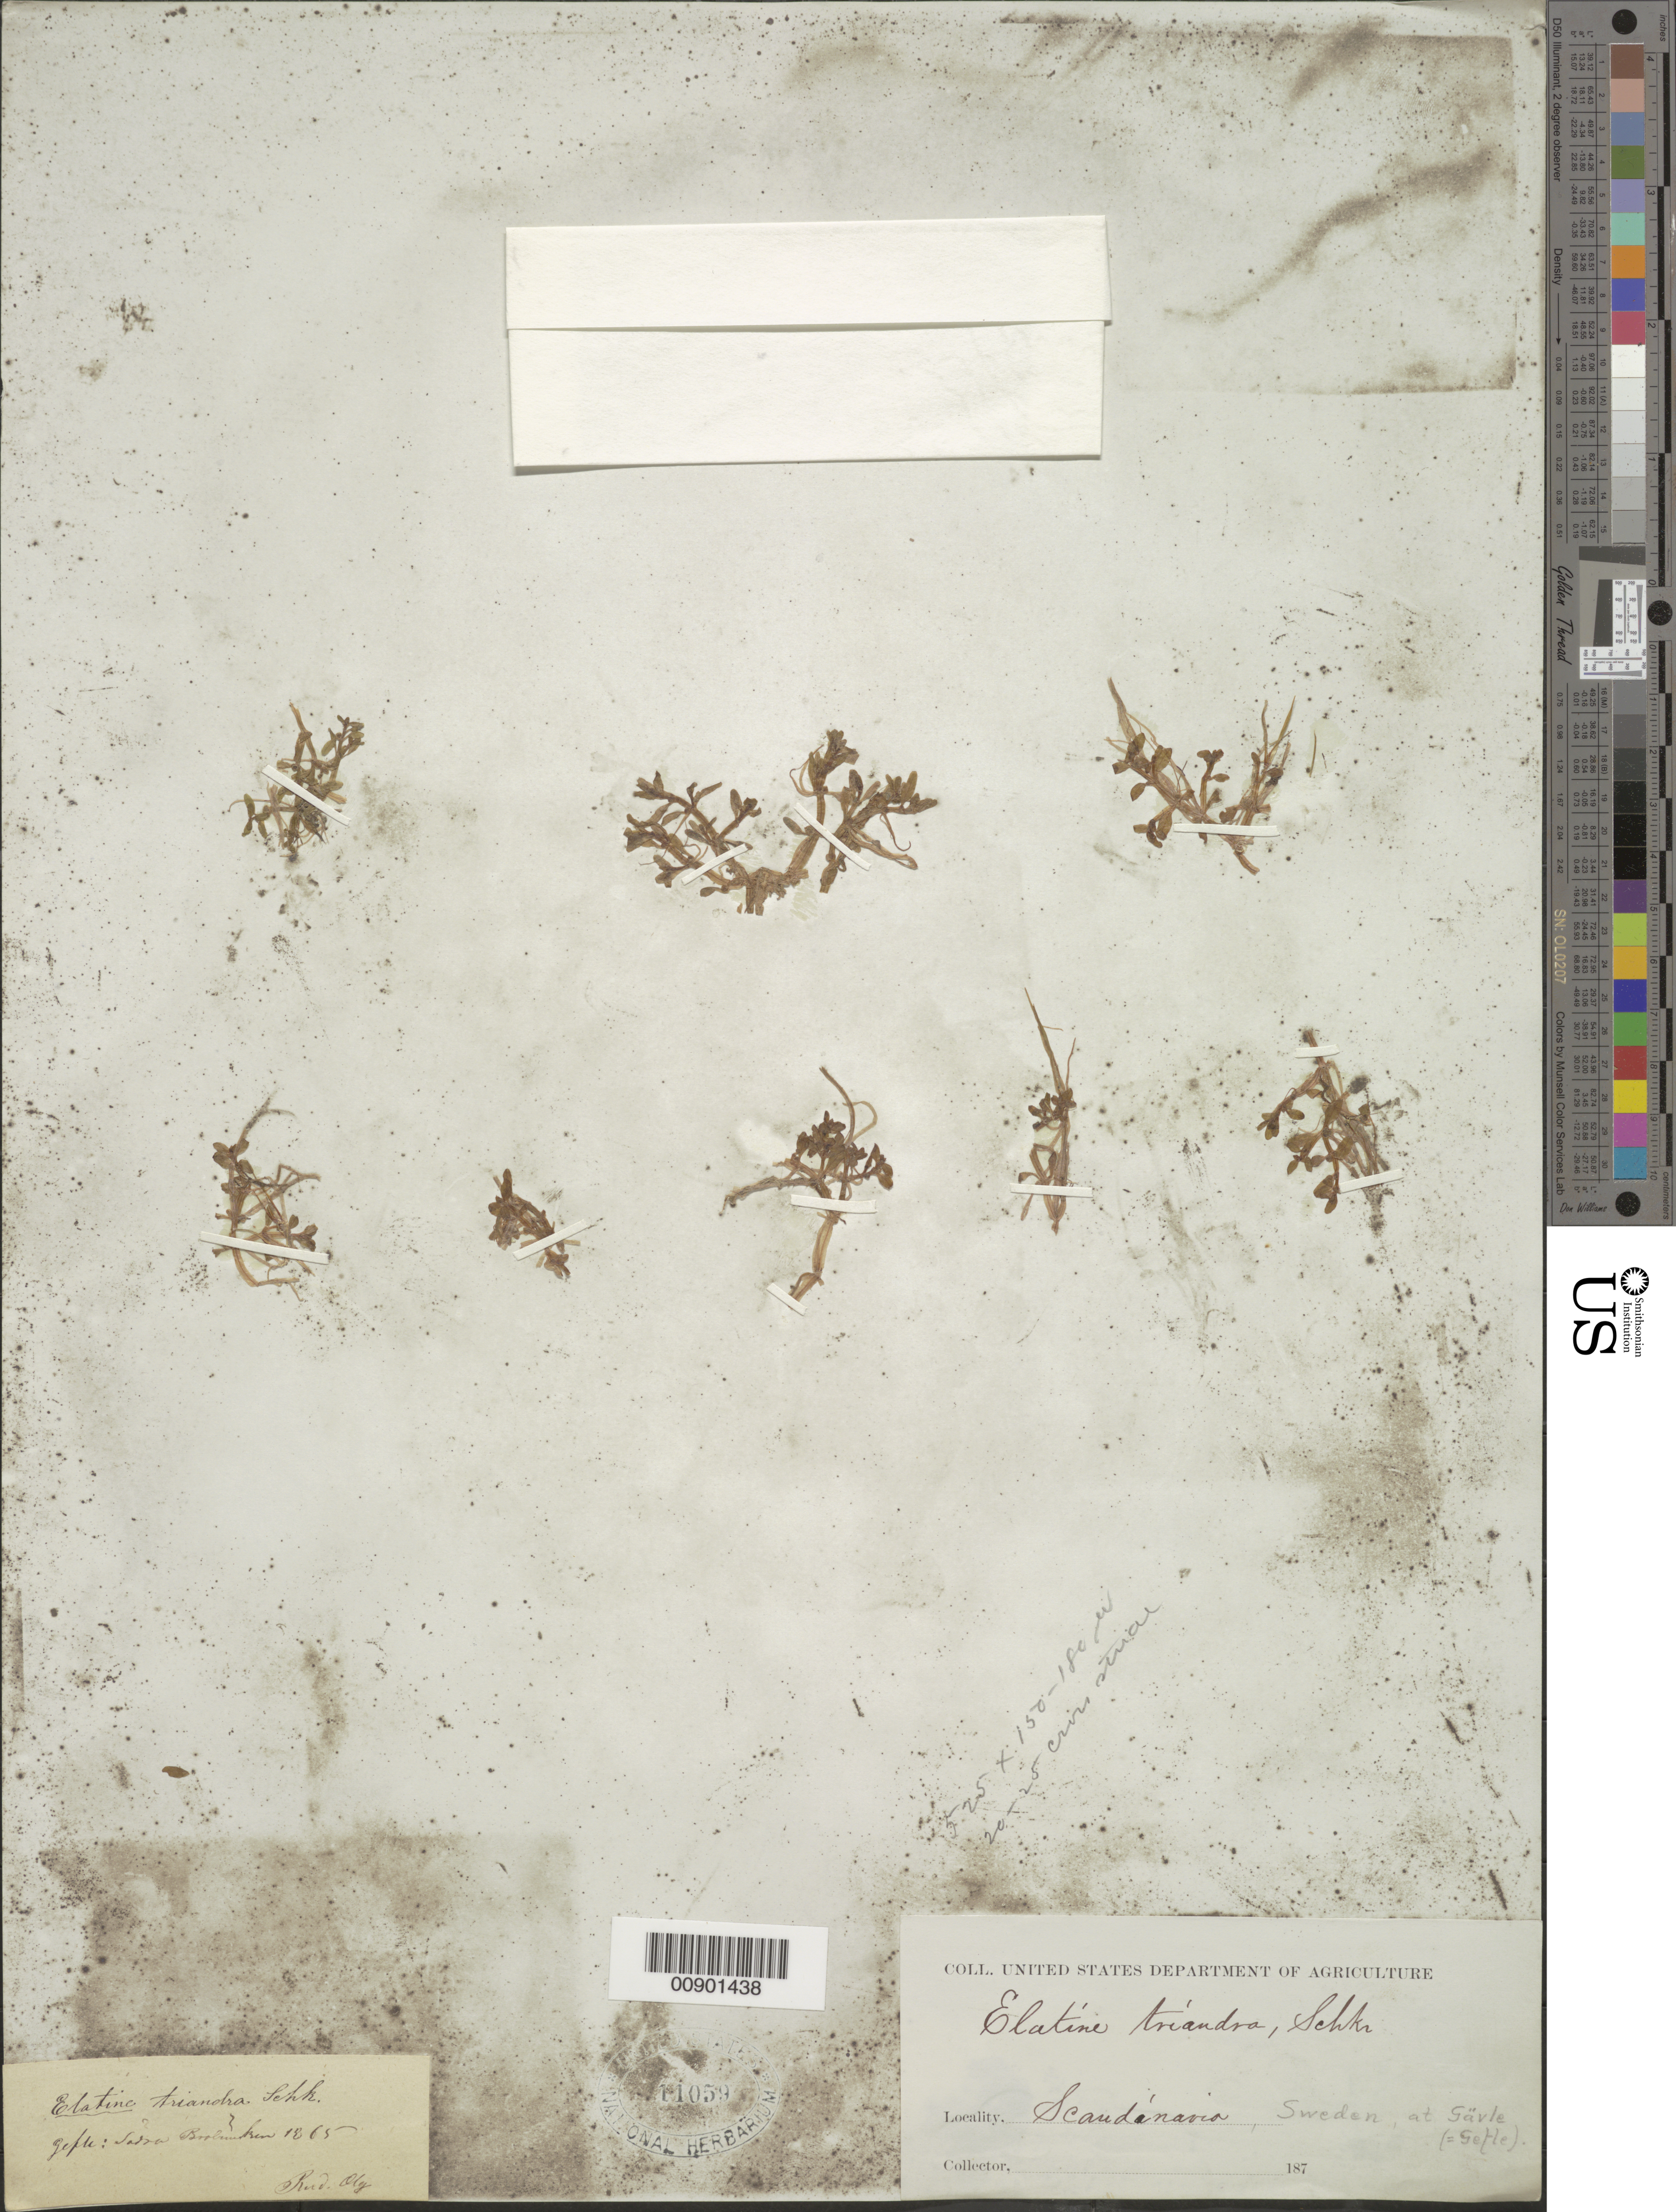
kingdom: Plantae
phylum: Tracheophyta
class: Magnoliopsida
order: Malpighiales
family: Elatinaceae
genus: Elatine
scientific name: Elatine triandra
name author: Schkuhr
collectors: R. Olg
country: Sweden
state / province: Gavleborg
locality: Gavle = Gafle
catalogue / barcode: US 11059